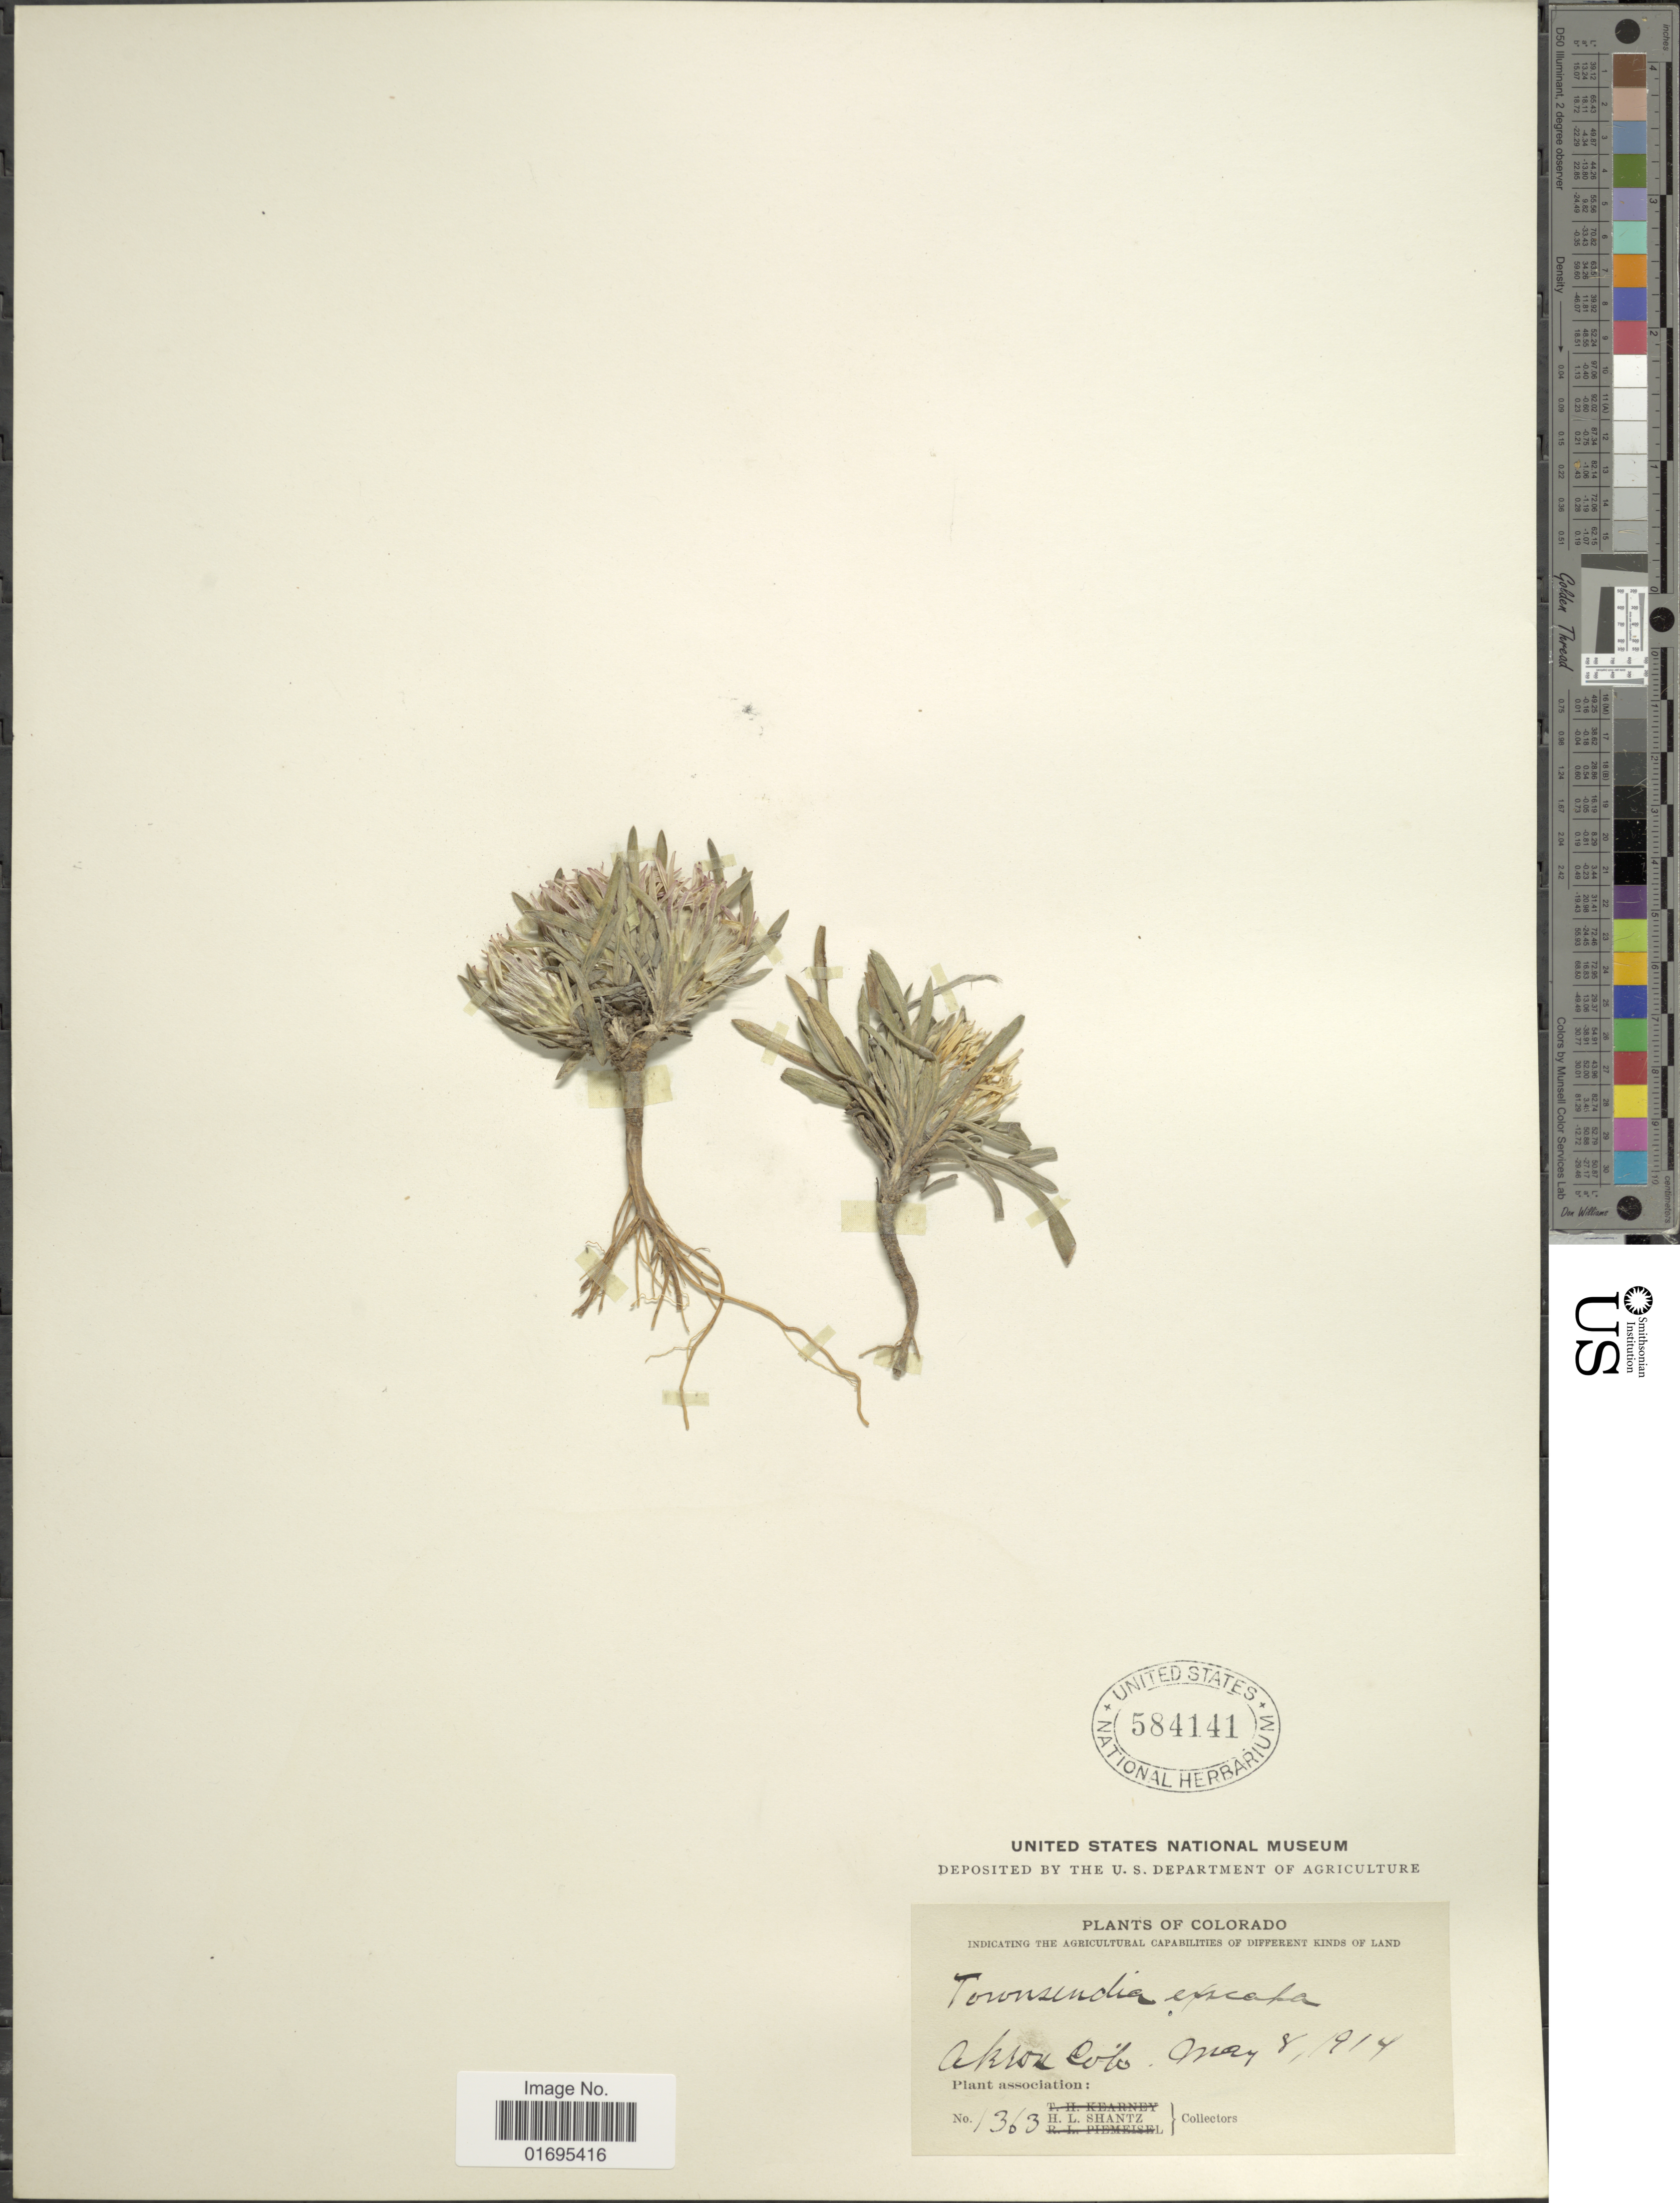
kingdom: Plantae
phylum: Tracheophyta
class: Magnoliopsida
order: Asterales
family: Asteraceae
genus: Townsendia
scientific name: Townsendia exscapa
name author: (Richardson) Porter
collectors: H. Shanty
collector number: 1363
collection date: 1914-05-08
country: United States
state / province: Colorado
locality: Akron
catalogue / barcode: US 584141